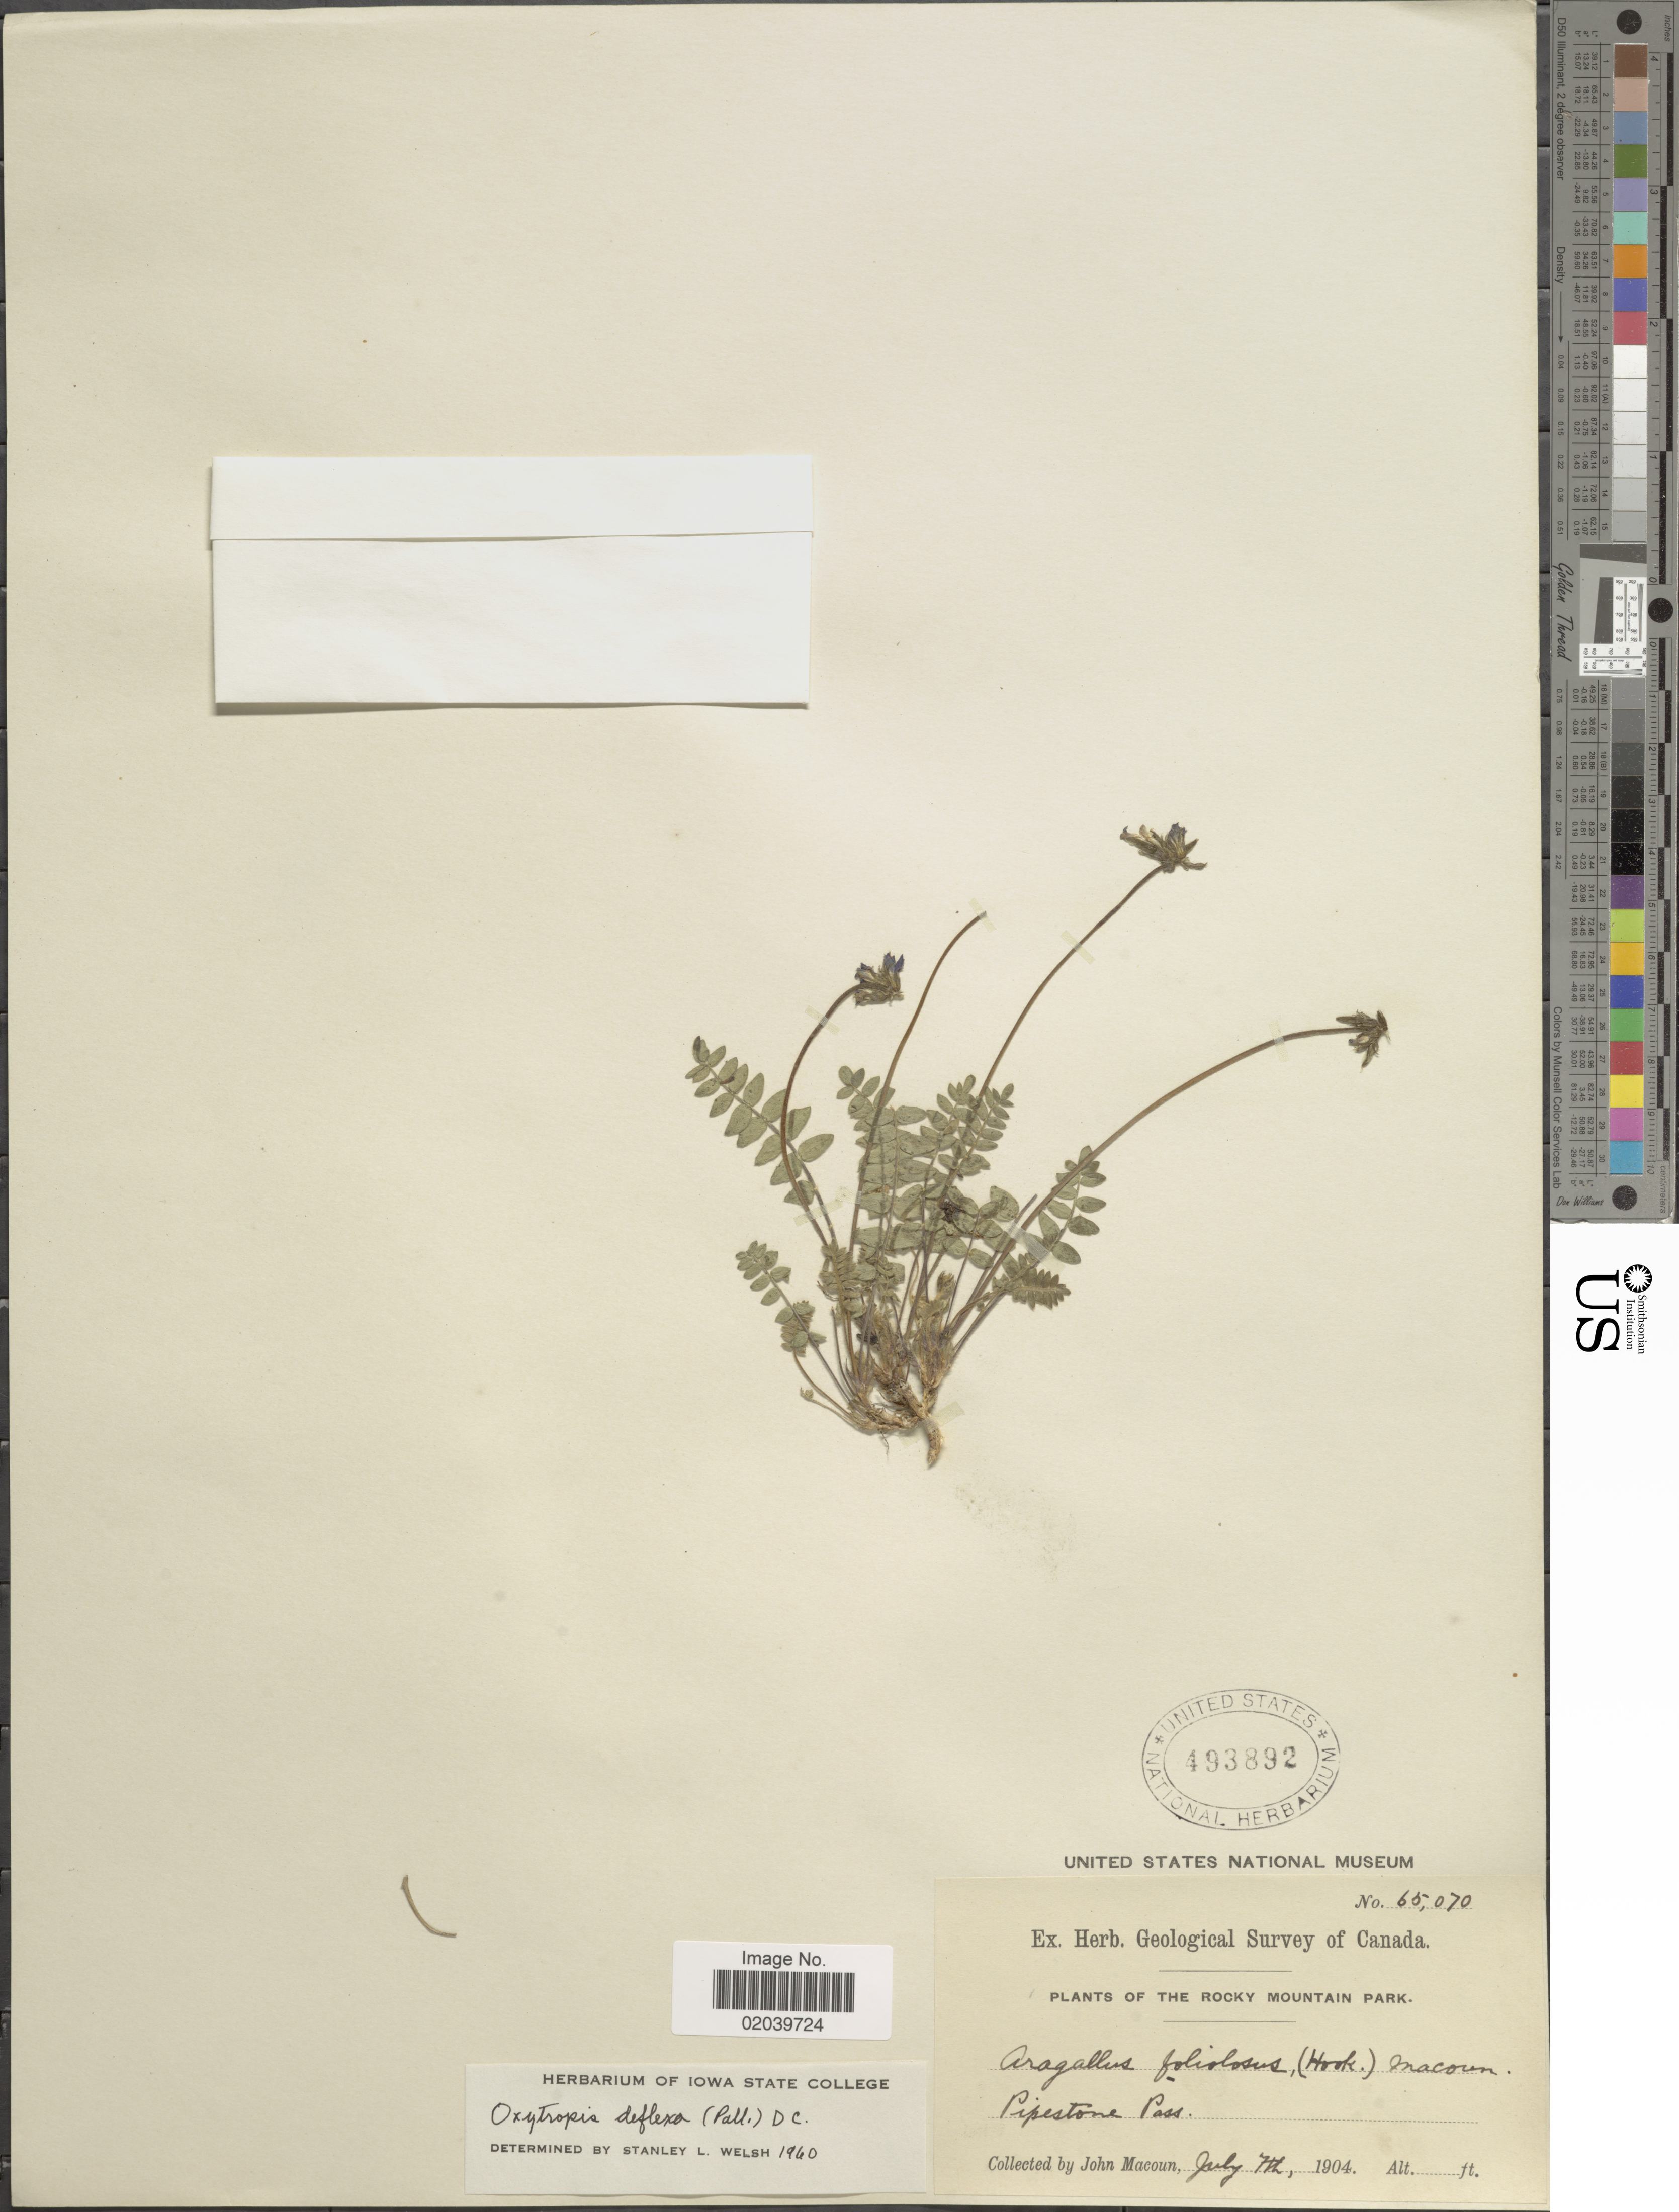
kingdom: Plantae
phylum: Tracheophyta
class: Magnoliopsida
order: Fabales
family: Fabaceae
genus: Oxytropis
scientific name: Oxytropis deflexa var. foliolosa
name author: (Hook.) Barneby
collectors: J. Macoun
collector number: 65070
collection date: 1904-07-07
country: Canada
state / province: Alberta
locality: Rocky Mountain Park. Pipestone Pass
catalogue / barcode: US 493892